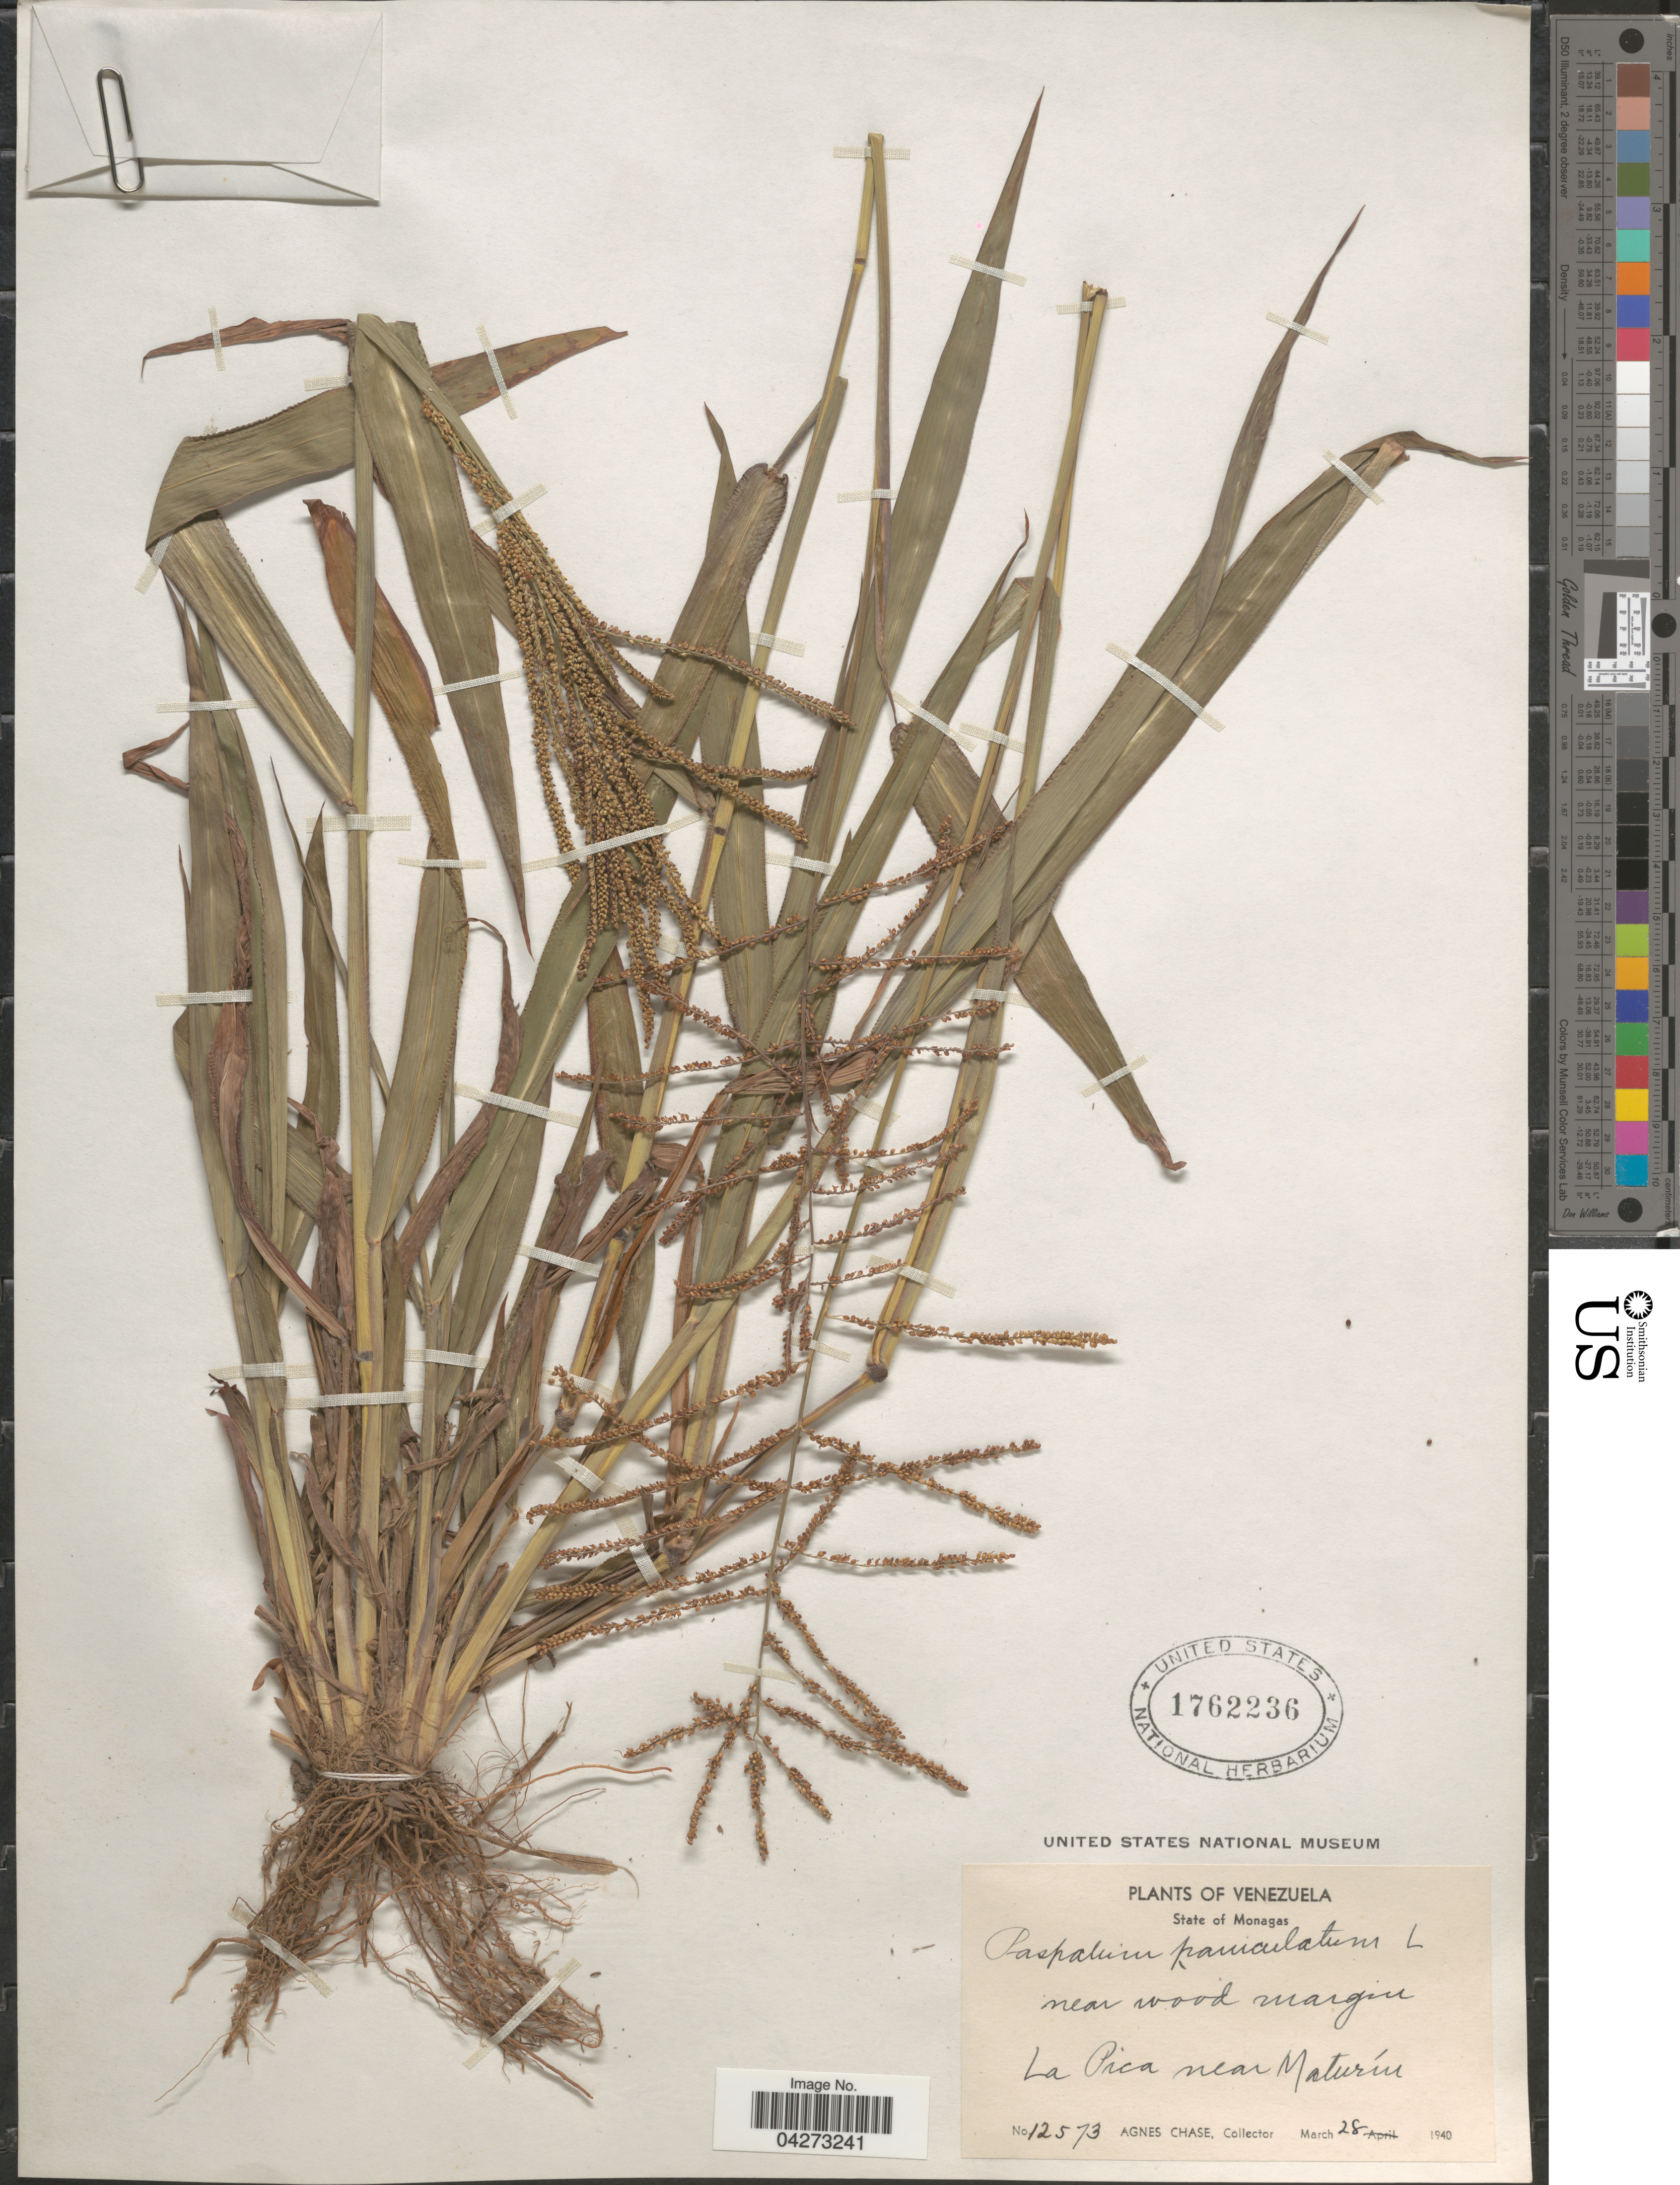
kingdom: Plantae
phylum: Tracheophyta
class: Liliopsida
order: Poales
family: Poaceae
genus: Paspalum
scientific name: Paspalum paniculatum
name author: L.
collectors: A. Chase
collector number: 12573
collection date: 1940-03-28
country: Venezuela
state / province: Monagas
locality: Near wood margin La Pica near Maturín.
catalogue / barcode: US 1762236